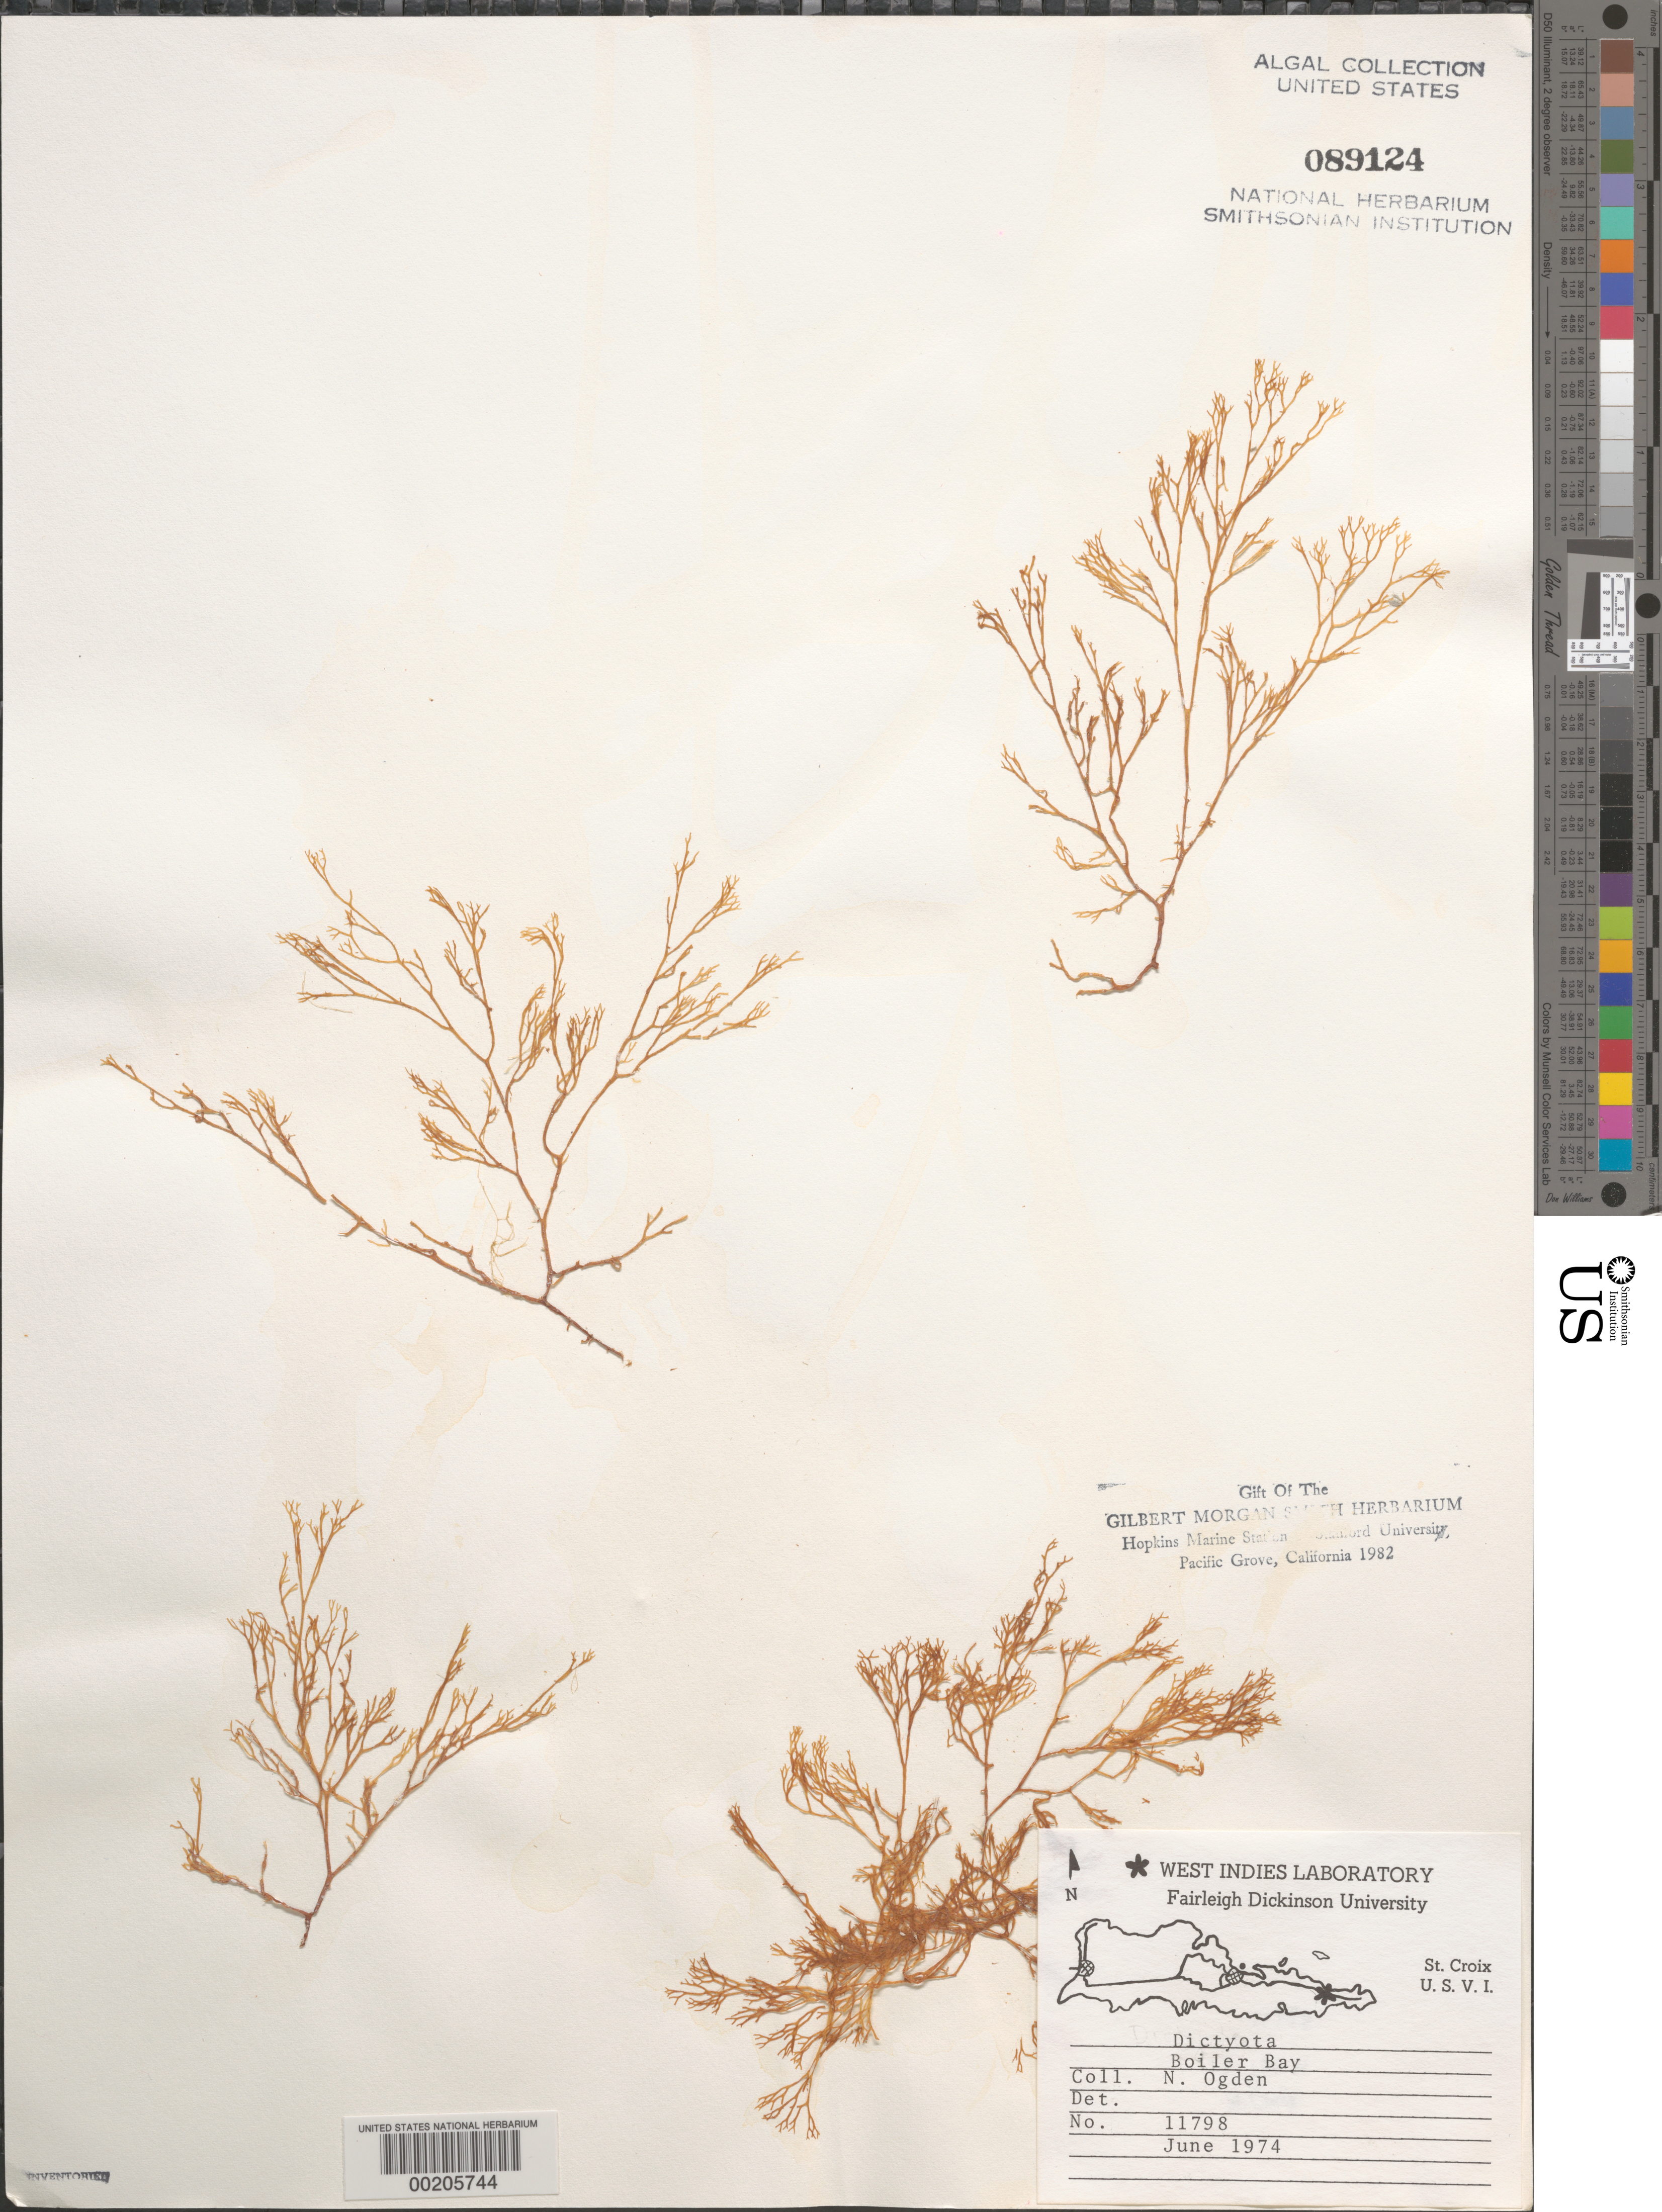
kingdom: Chromista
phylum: Ochrophyta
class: Phaeophyceae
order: Dictyotales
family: Dictyotaceae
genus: Dictyota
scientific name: Dictyota sp.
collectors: N. Ogden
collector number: IAA 11798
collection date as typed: Jun 1974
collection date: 1974-06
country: U.S. Virgin Islands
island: St. Croix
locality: Boiler Bay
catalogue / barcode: US 89124